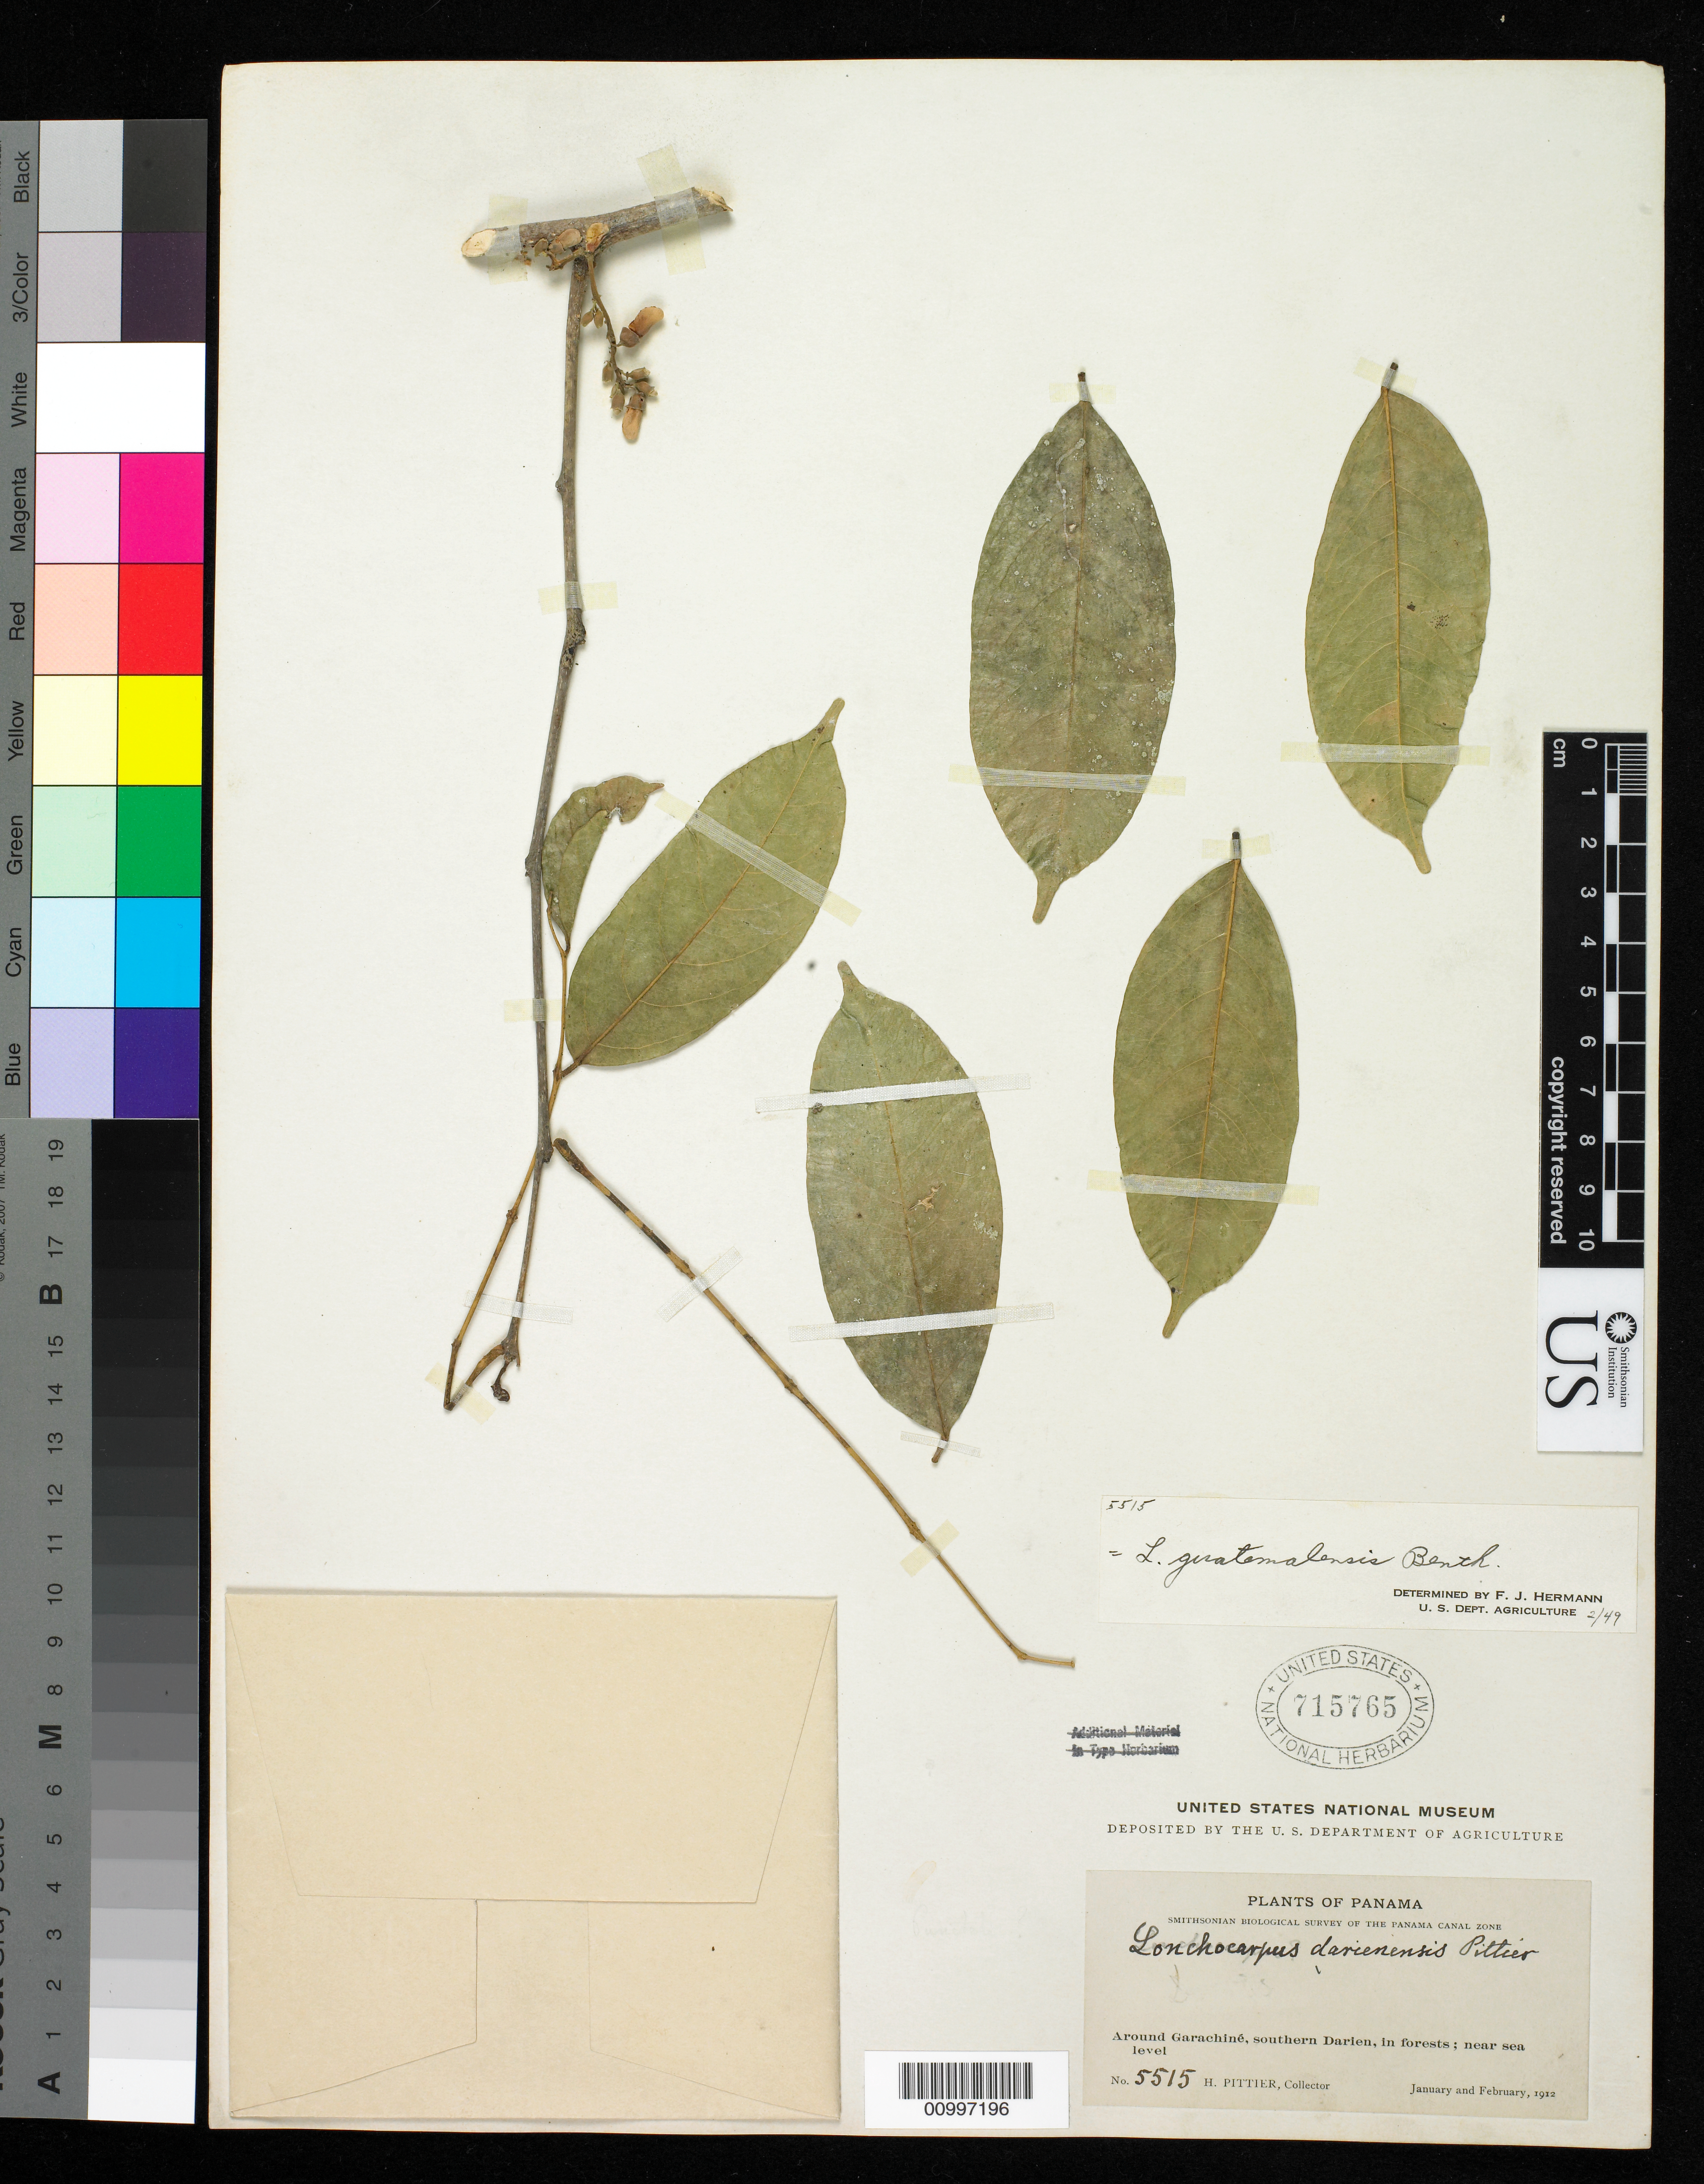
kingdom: Plantae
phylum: Tracheophyta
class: Magnoliopsida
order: Fabales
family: Fabaceae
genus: Lonchocarpus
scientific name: Lonchocarpus darienensis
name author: Pittier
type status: Isotype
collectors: H. F. Pittier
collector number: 5515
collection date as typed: Jan 1912 and -- Feb 1912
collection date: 1912-01,1912-02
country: Panama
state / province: Darién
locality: Around Garachine, southern Darien.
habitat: In forests.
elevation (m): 0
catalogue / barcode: US 715765